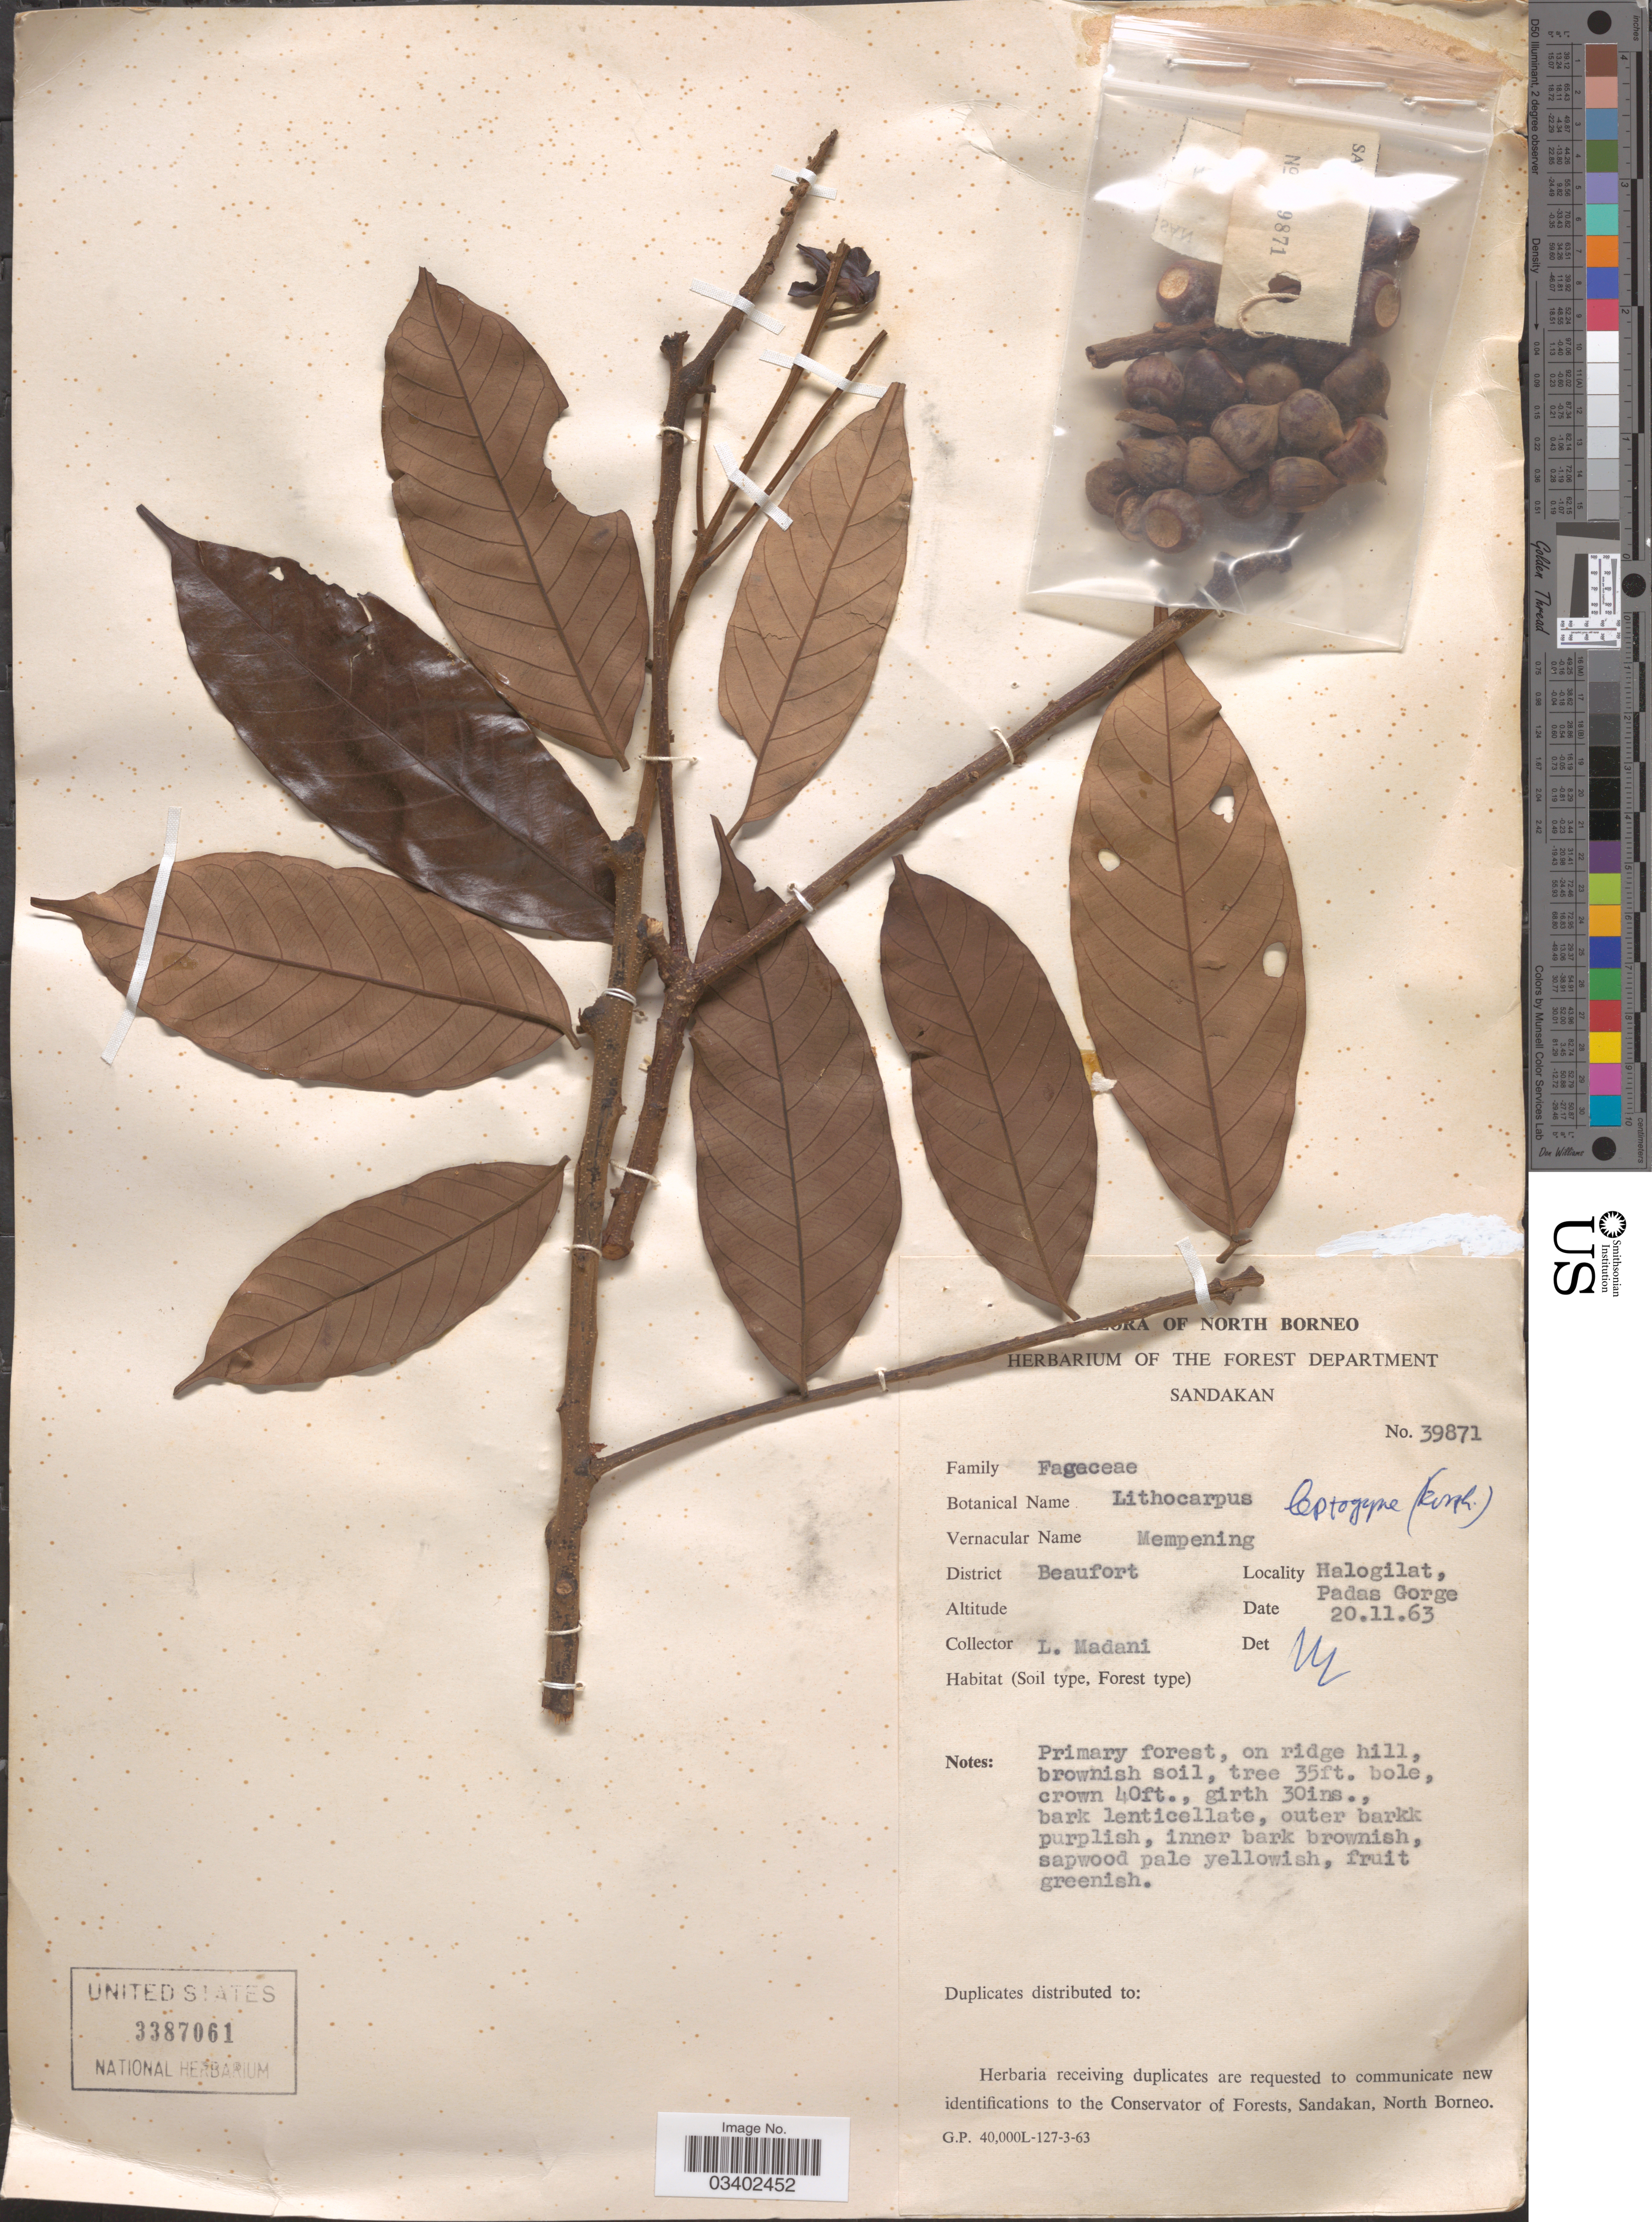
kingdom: Plantae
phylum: Tracheophyta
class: Magnoliopsida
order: Fagales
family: Fagaceae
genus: Lithocarpus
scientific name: Lithocarpus leptogyne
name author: (Korth.) Soepadmo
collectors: L. Madani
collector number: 39871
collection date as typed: Transcribed d/m/y: 20/11/63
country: Malaysia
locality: North Borneo. District Beaufort. Halogilat, Padas Gorge.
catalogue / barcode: US 3387061